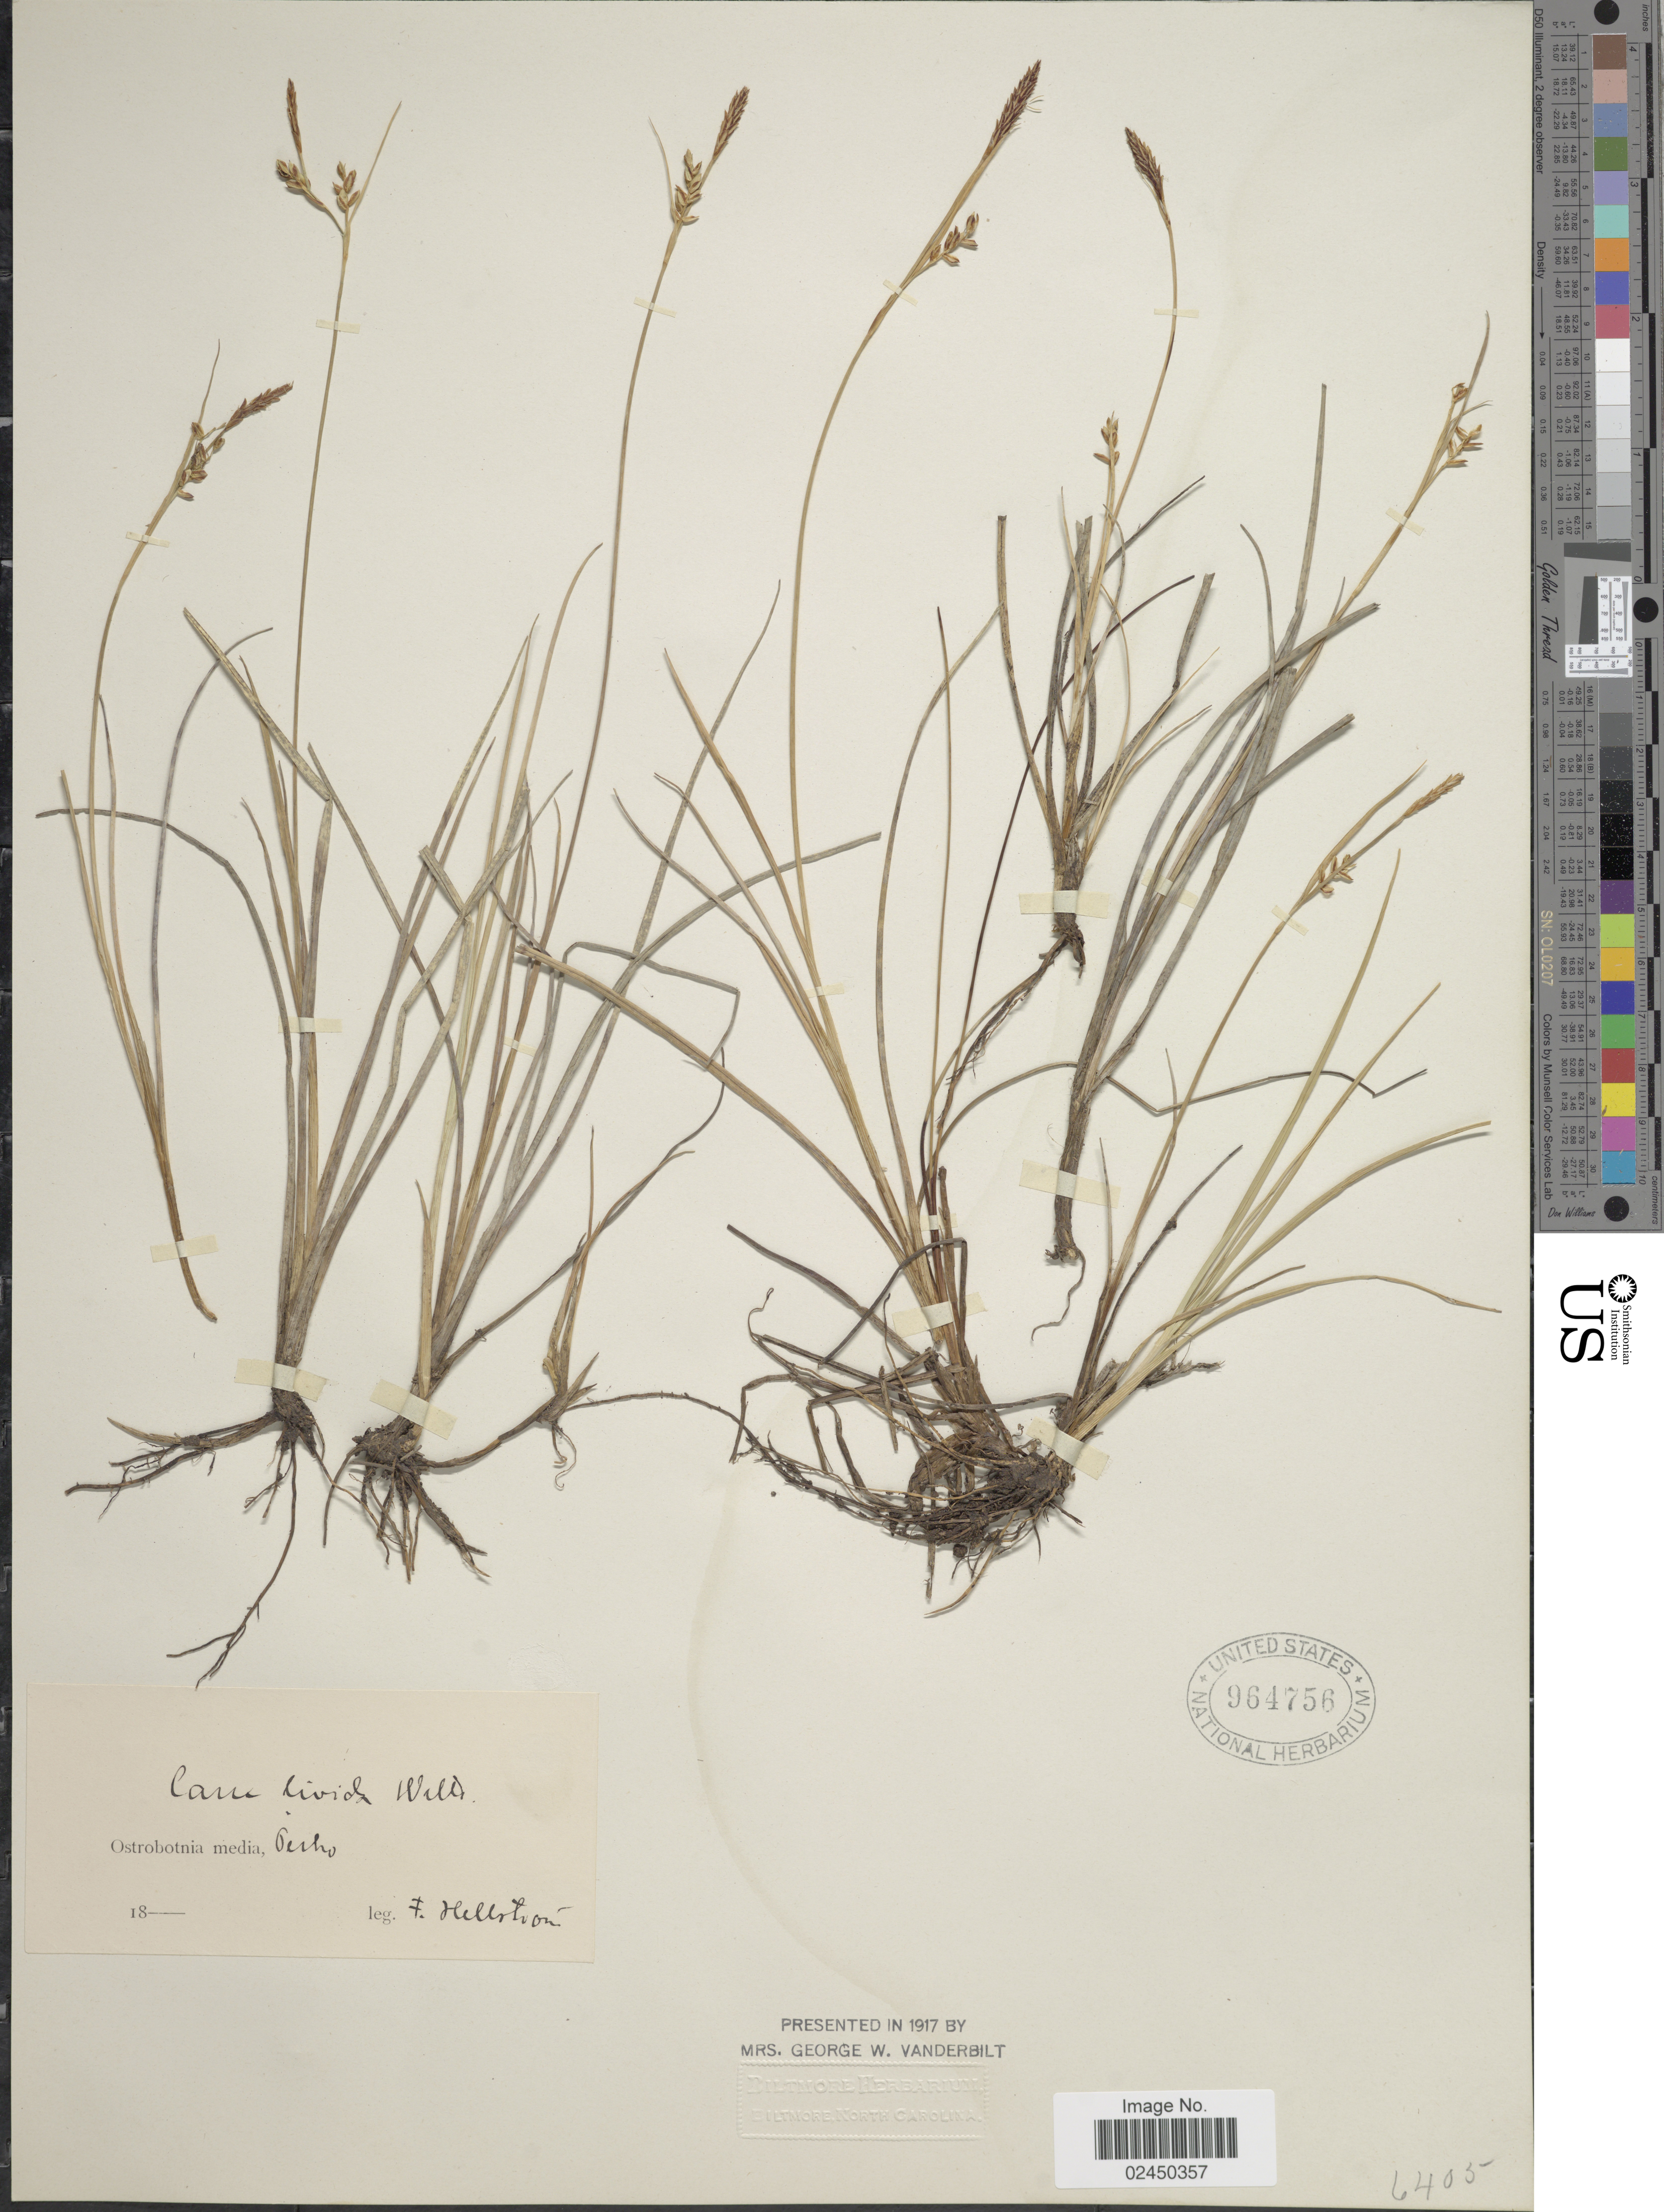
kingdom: Plantae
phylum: Tracheophyta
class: Liliopsida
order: Poales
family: Cyperaceae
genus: Carex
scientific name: Carex livida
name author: (Wahlenb.) Willd.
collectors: F. Hellström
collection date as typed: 18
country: Finland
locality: Ostrobotnia media, Perho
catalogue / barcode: US 964756